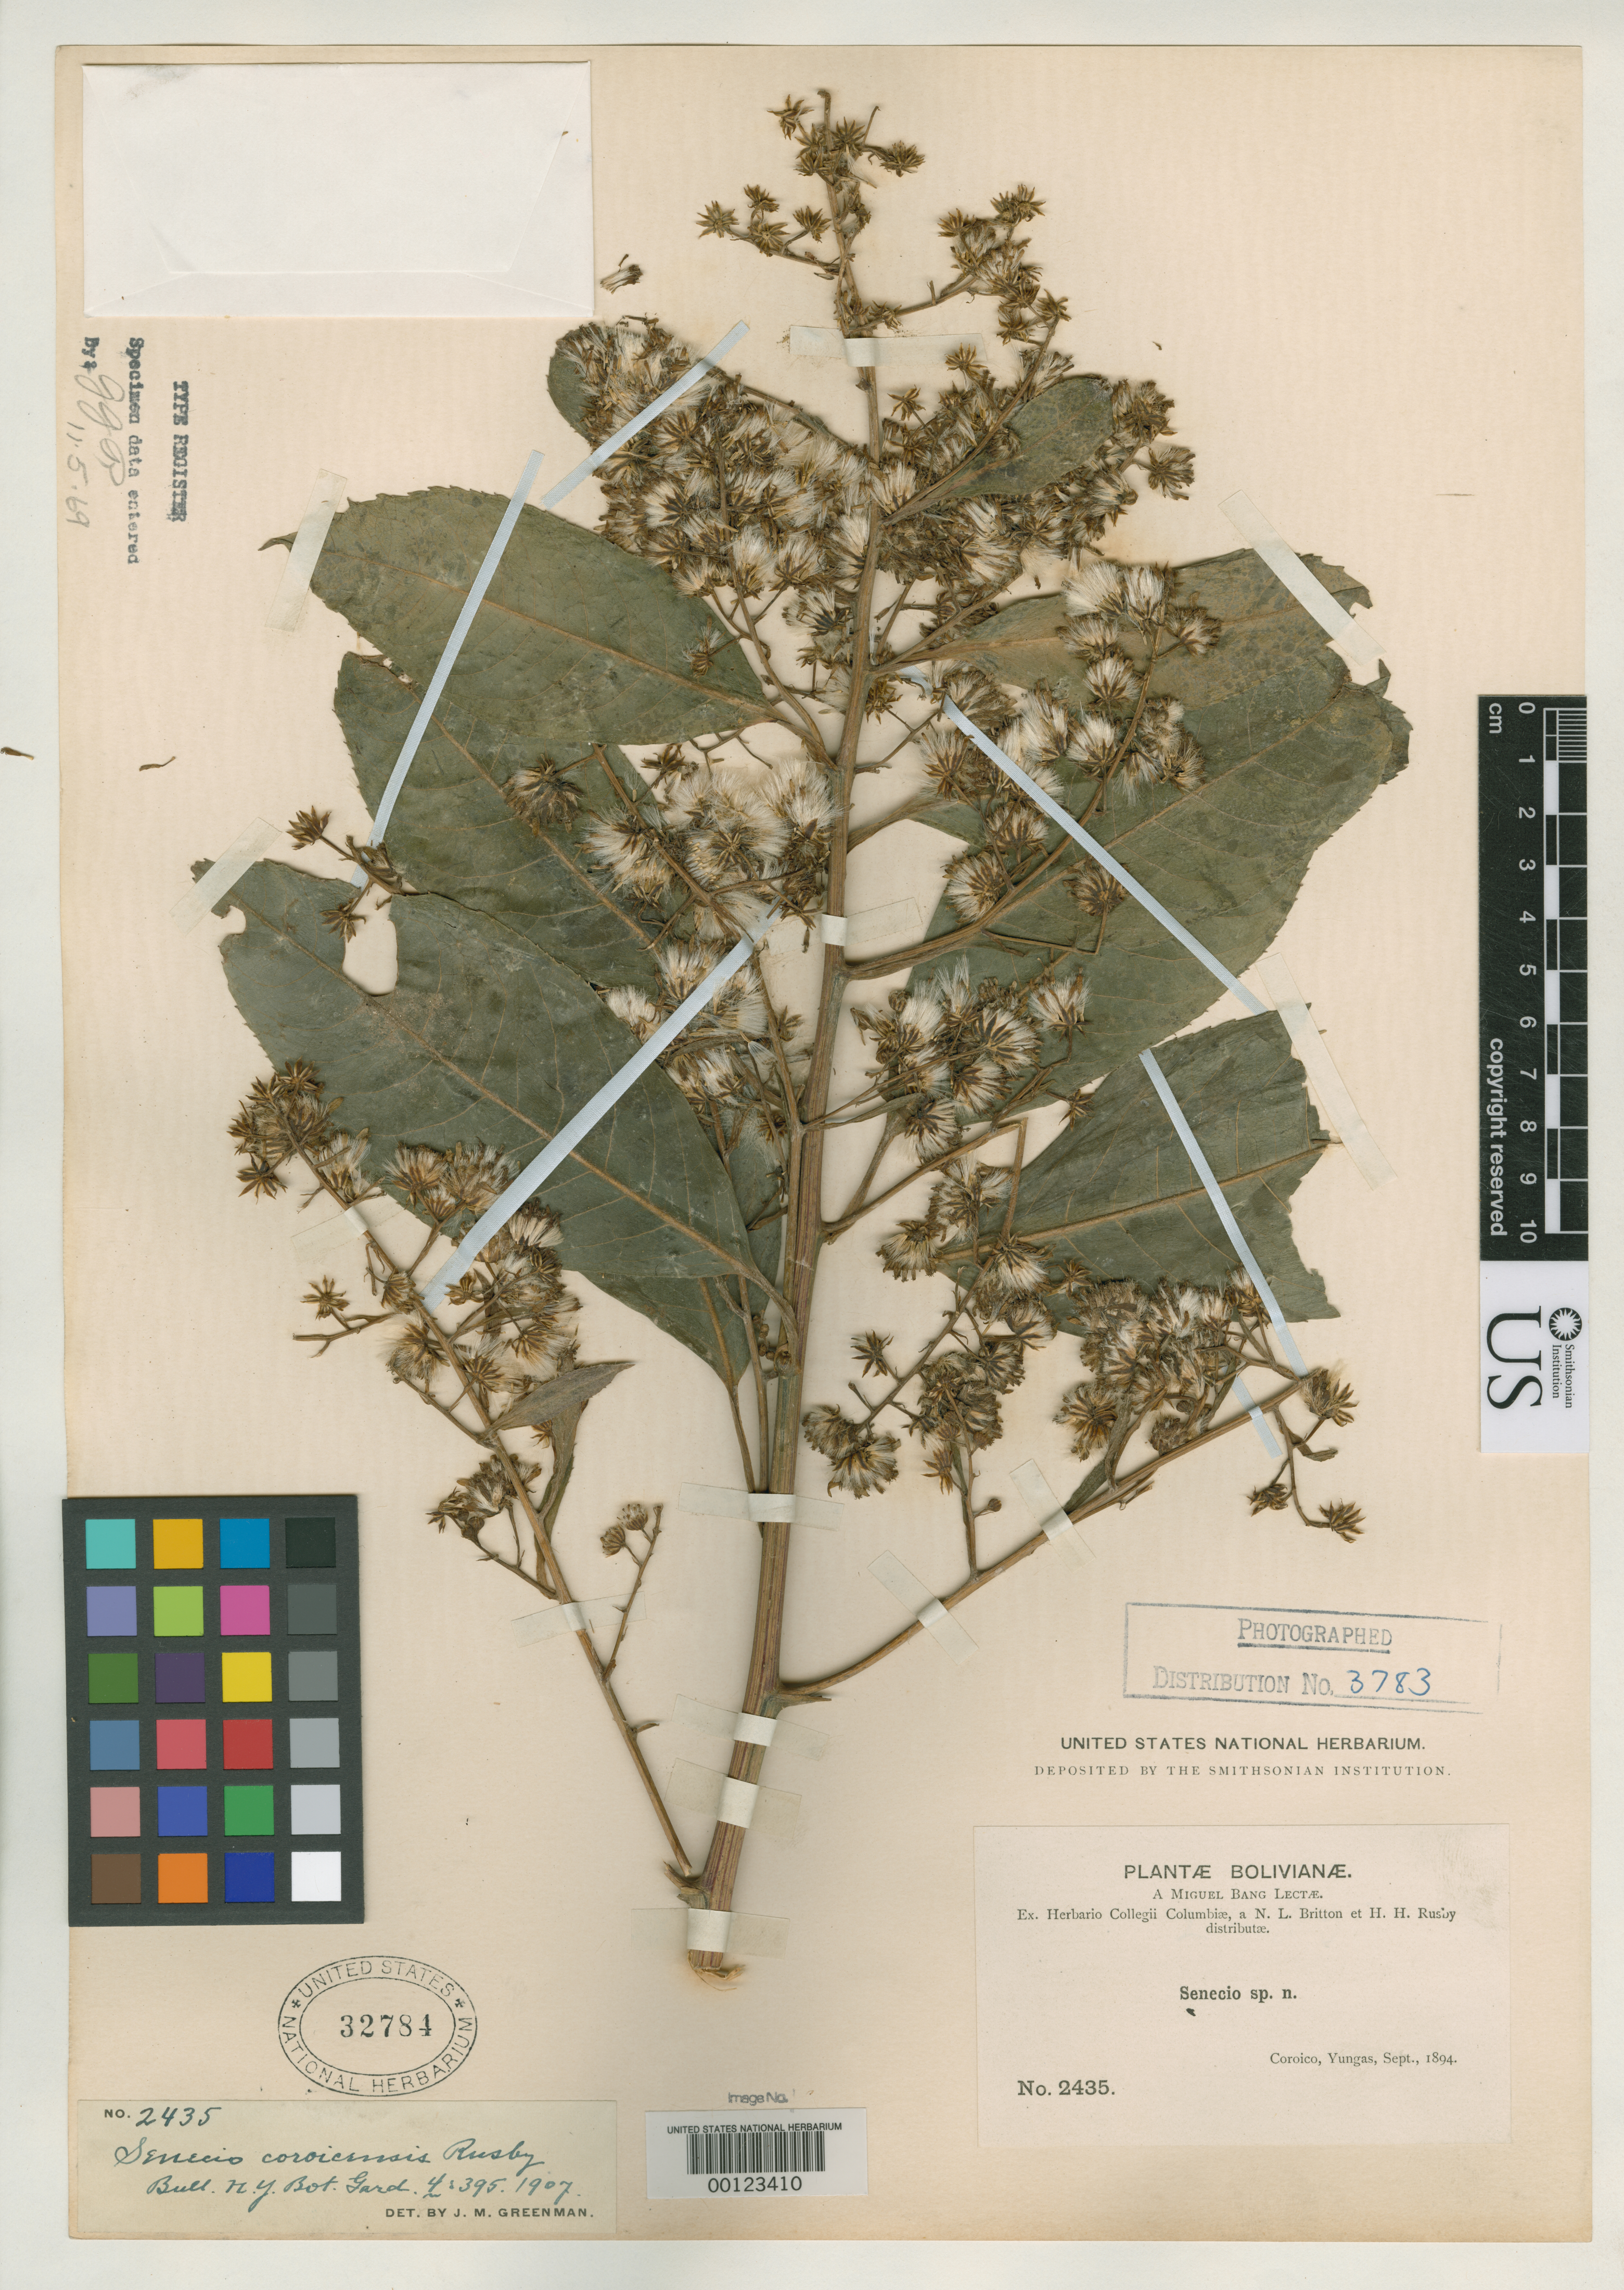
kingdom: Plantae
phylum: Tracheophyta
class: Magnoliopsida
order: Asterales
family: Asteraceae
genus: Senecio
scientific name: Senecio coroicensis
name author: Rusby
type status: Isotype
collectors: M. Bang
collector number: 2435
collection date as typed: Sep 1894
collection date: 1894-09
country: Bolivia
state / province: La Paz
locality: Coroico, Yungas.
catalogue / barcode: US 32784